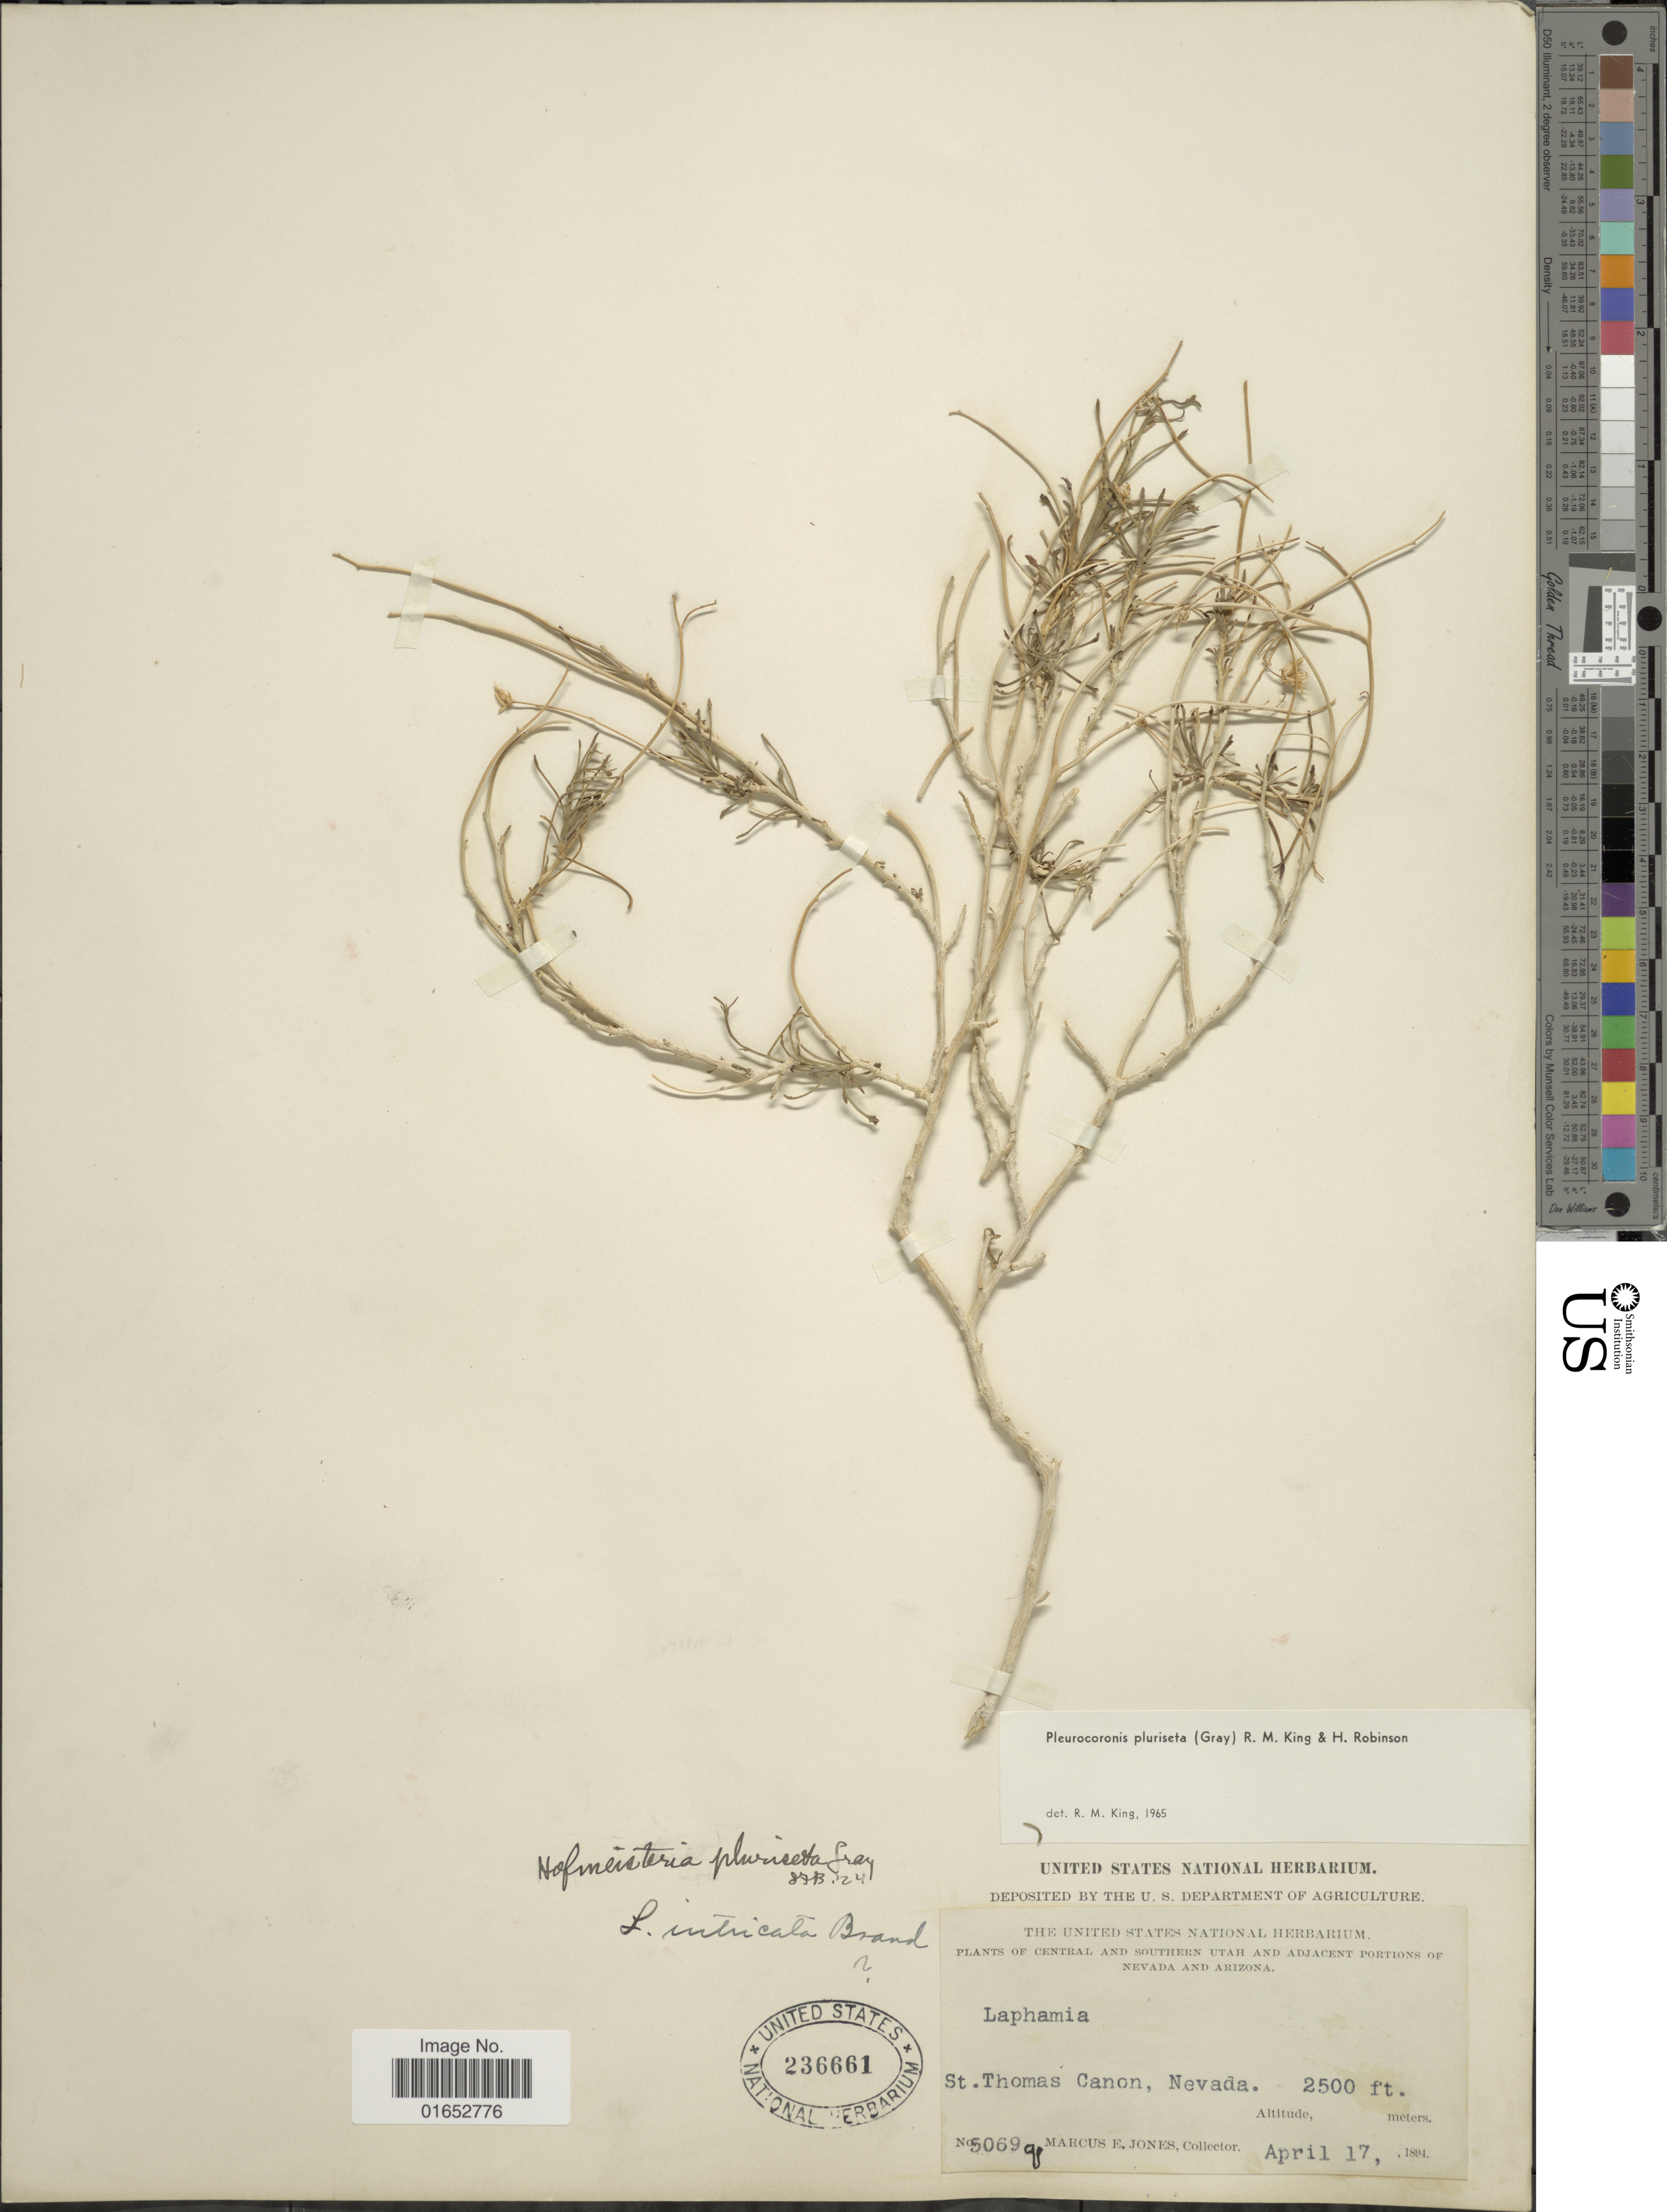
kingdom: Plantae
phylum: Tracheophyta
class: Magnoliopsida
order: Asterales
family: Asteraceae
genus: Pleurocoronis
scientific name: Pleurocoronis pluriseta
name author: (A. Gray) R.M. King & H. Rob.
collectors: M. E. Jones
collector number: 5069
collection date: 1894-04-17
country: United States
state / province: Nevada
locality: Central and Southern Utah and Adjacent Portions of Nevada and Arizona, St. Thomas Canon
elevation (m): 762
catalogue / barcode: US 236661